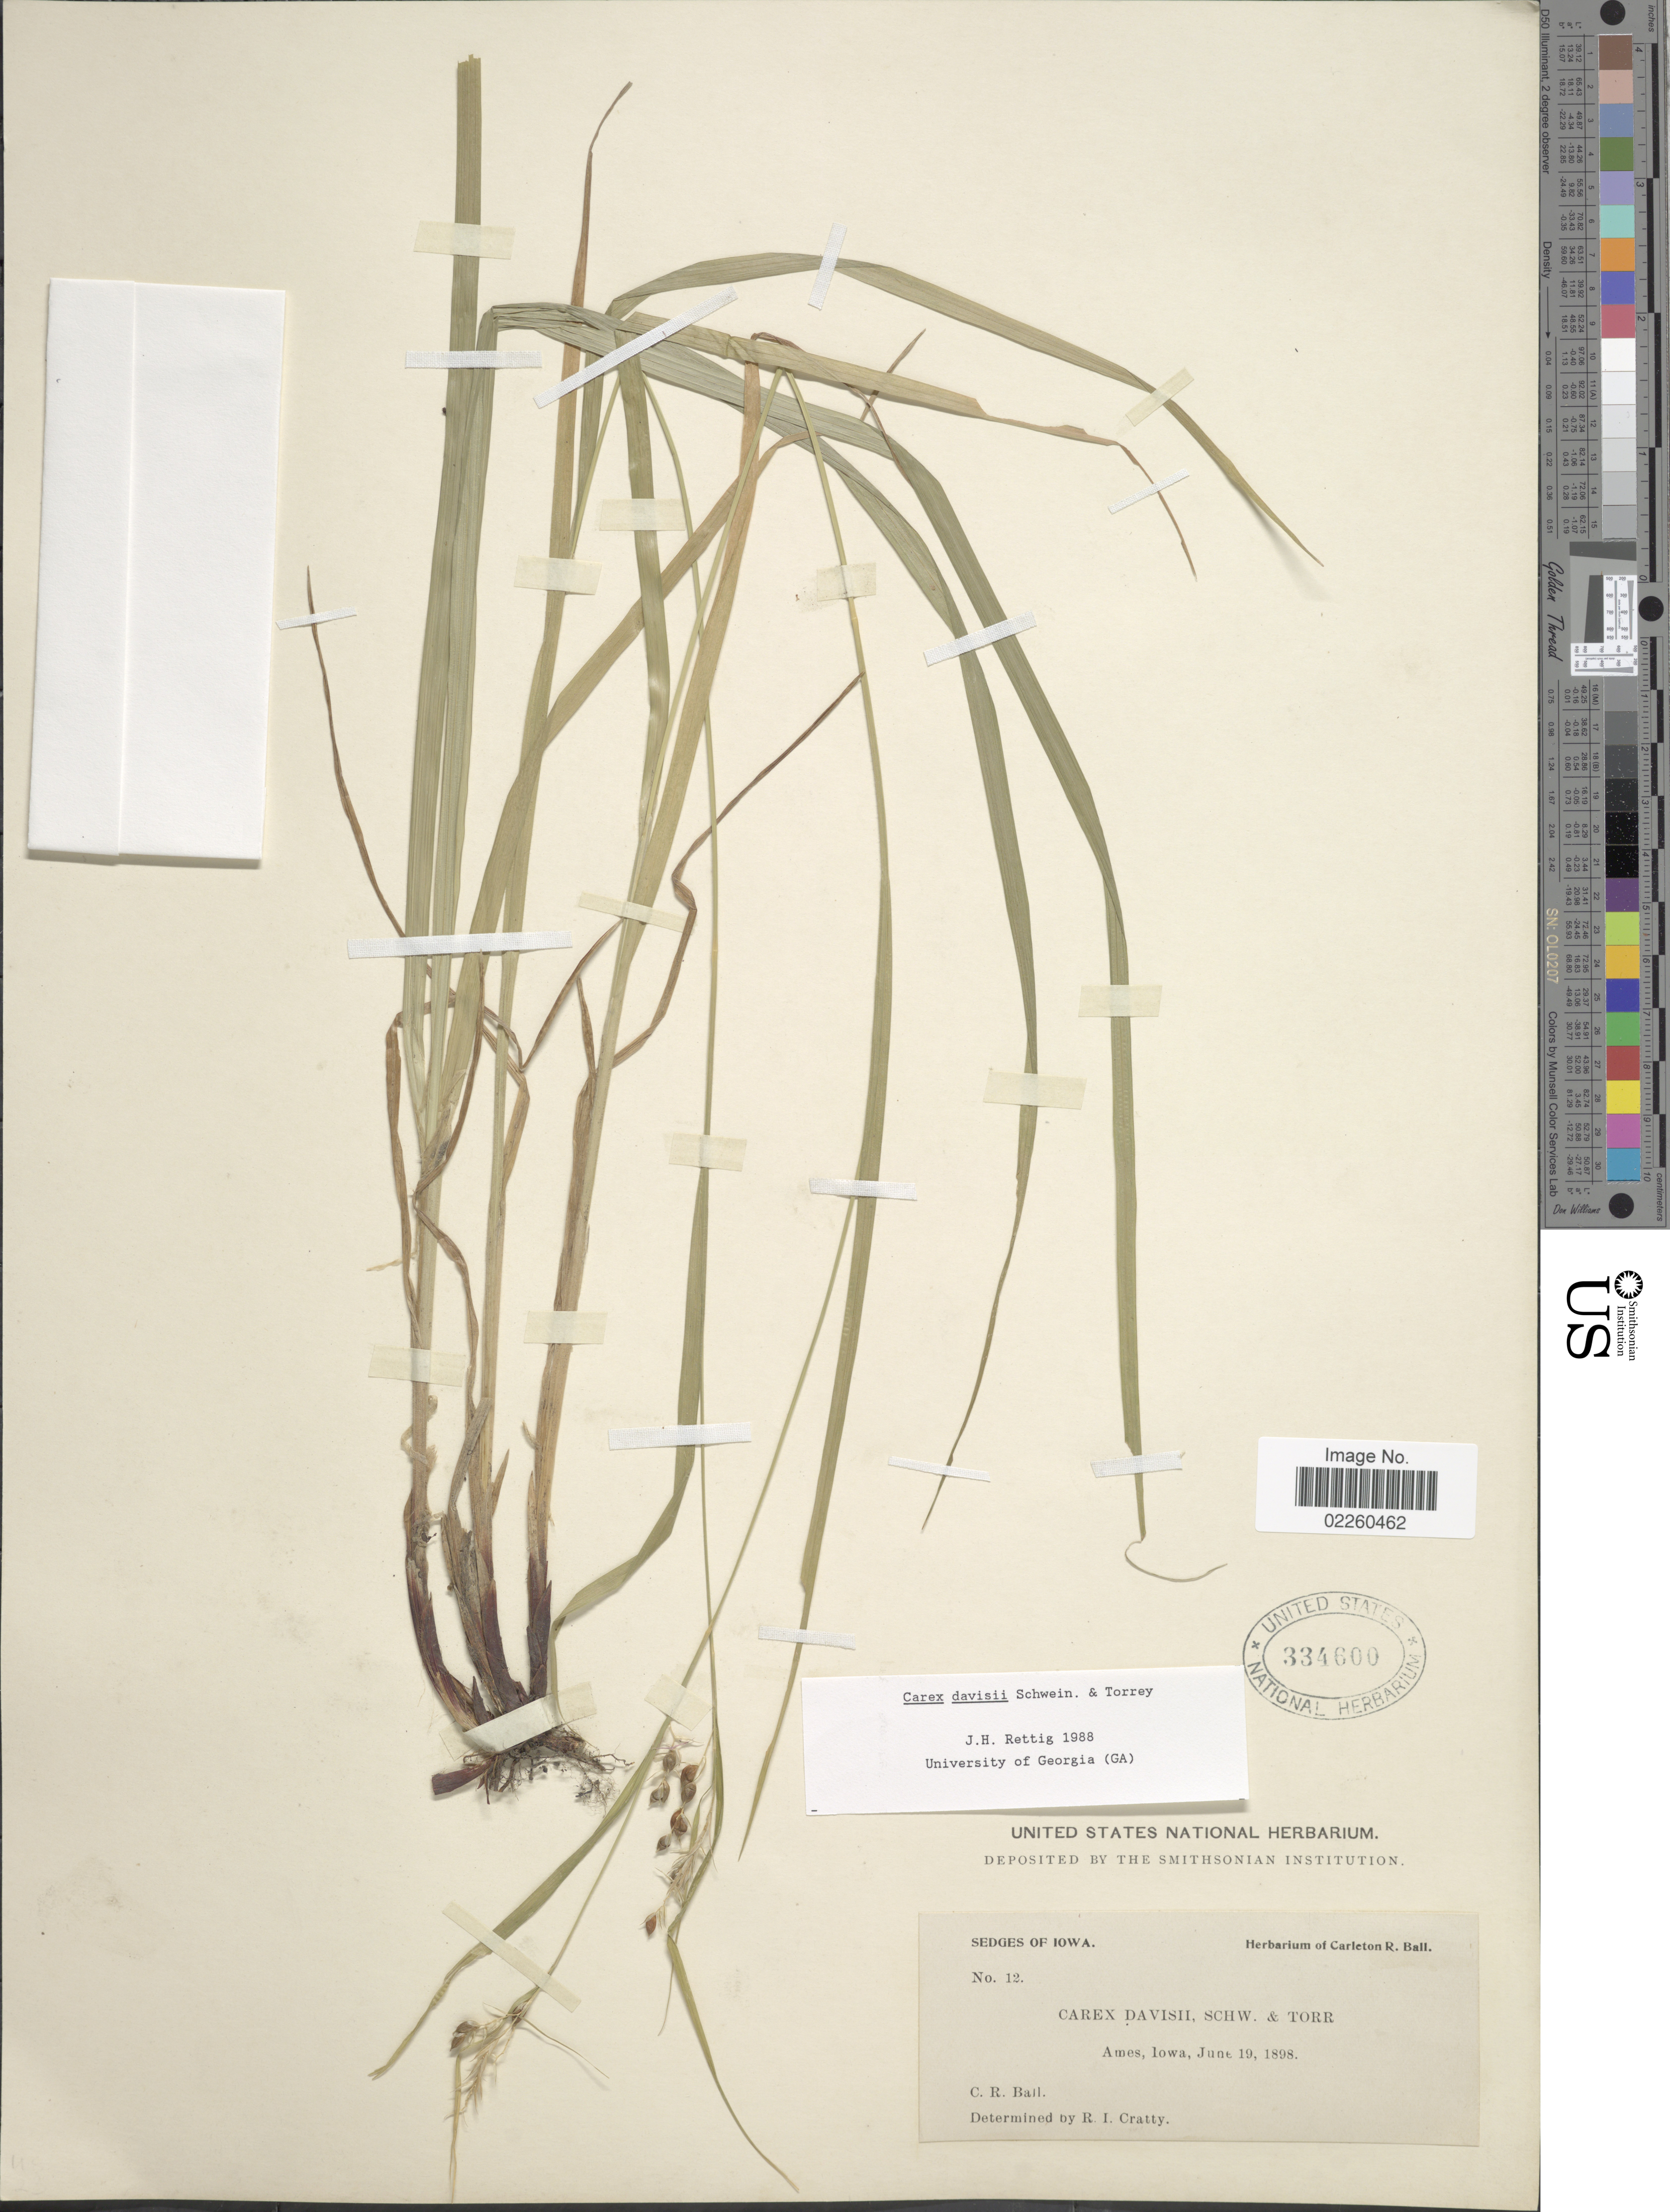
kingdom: Plantae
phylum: Tracheophyta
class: Liliopsida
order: Poales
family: Cyperaceae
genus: Carex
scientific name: Carex davisii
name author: Schwein. & Torr.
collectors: C. R. Ball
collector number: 12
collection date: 1898-06-19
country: United States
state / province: Iowa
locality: Ames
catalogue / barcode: US 334600